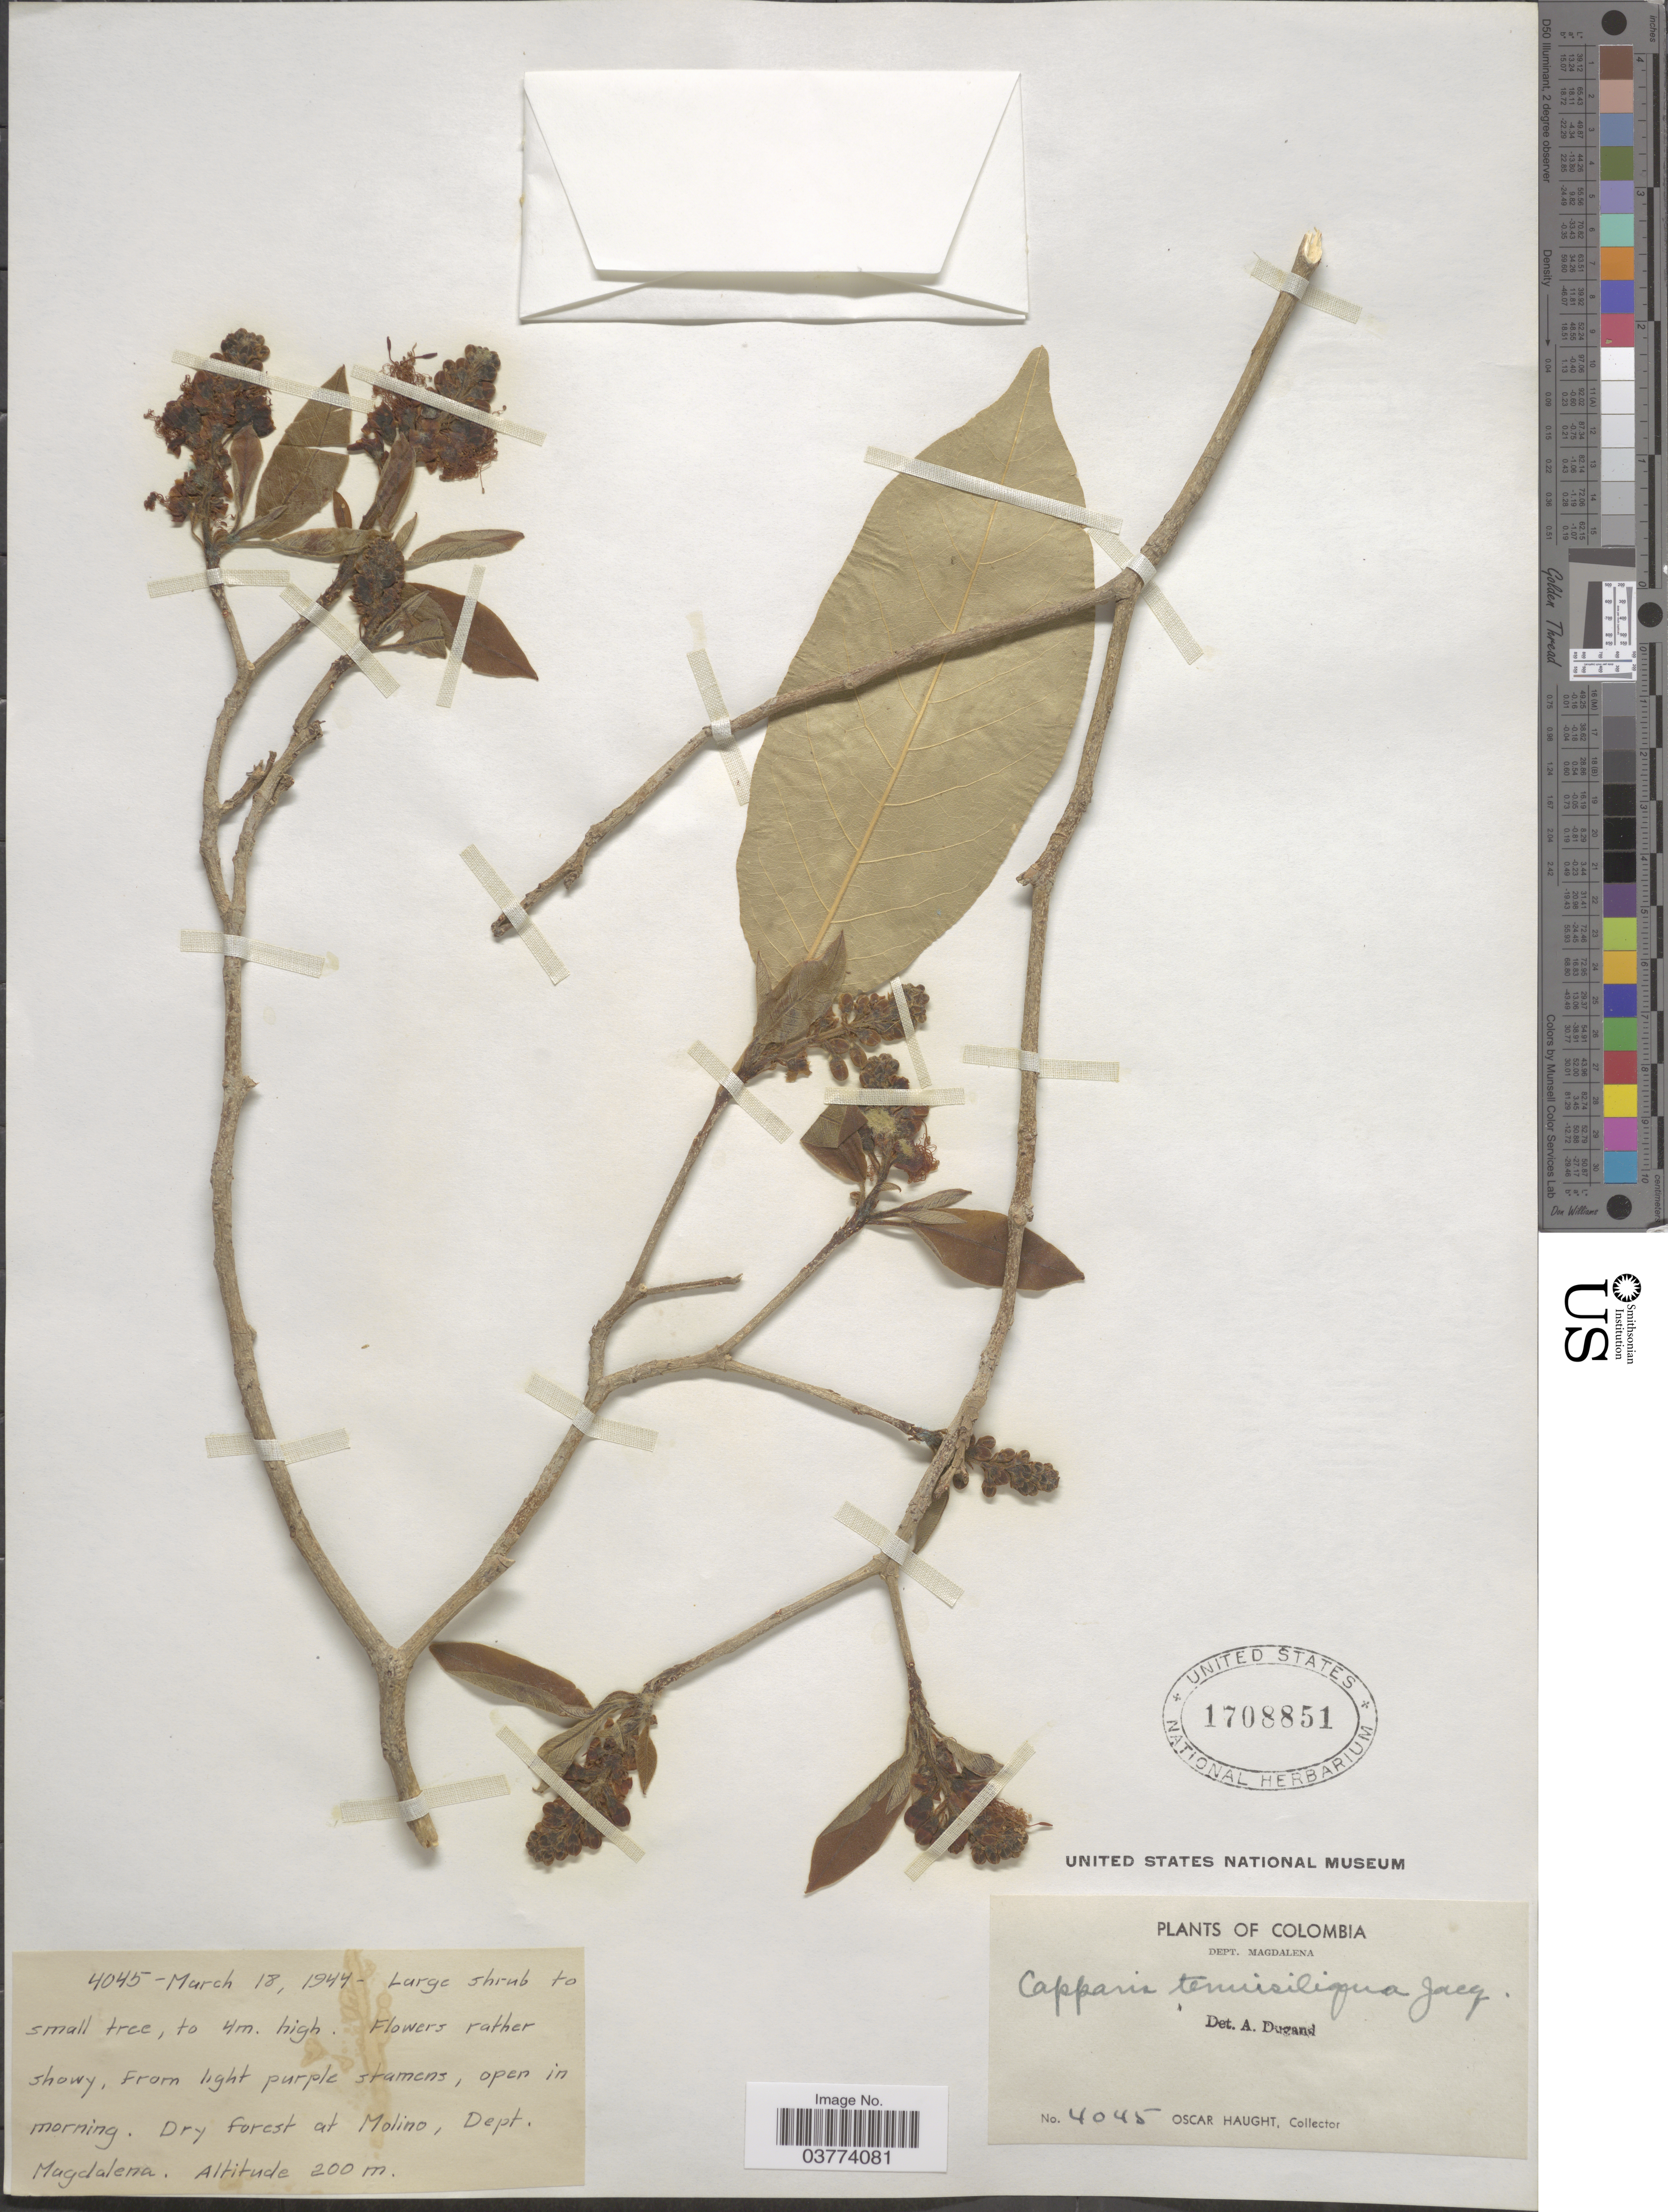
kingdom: Plantae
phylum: Tracheophyta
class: Magnoliopsida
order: Brassicales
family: Capparaceae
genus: Monilicarpa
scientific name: Monilicarpa tenuisiliqua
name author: (Jacq.) Cornejo & Iltis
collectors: O. L. Haught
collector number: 4045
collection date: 1944-03-18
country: Colombia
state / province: Magdalena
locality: Dry forest at Molino, Dept. Magdalena.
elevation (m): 200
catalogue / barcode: US 1708851